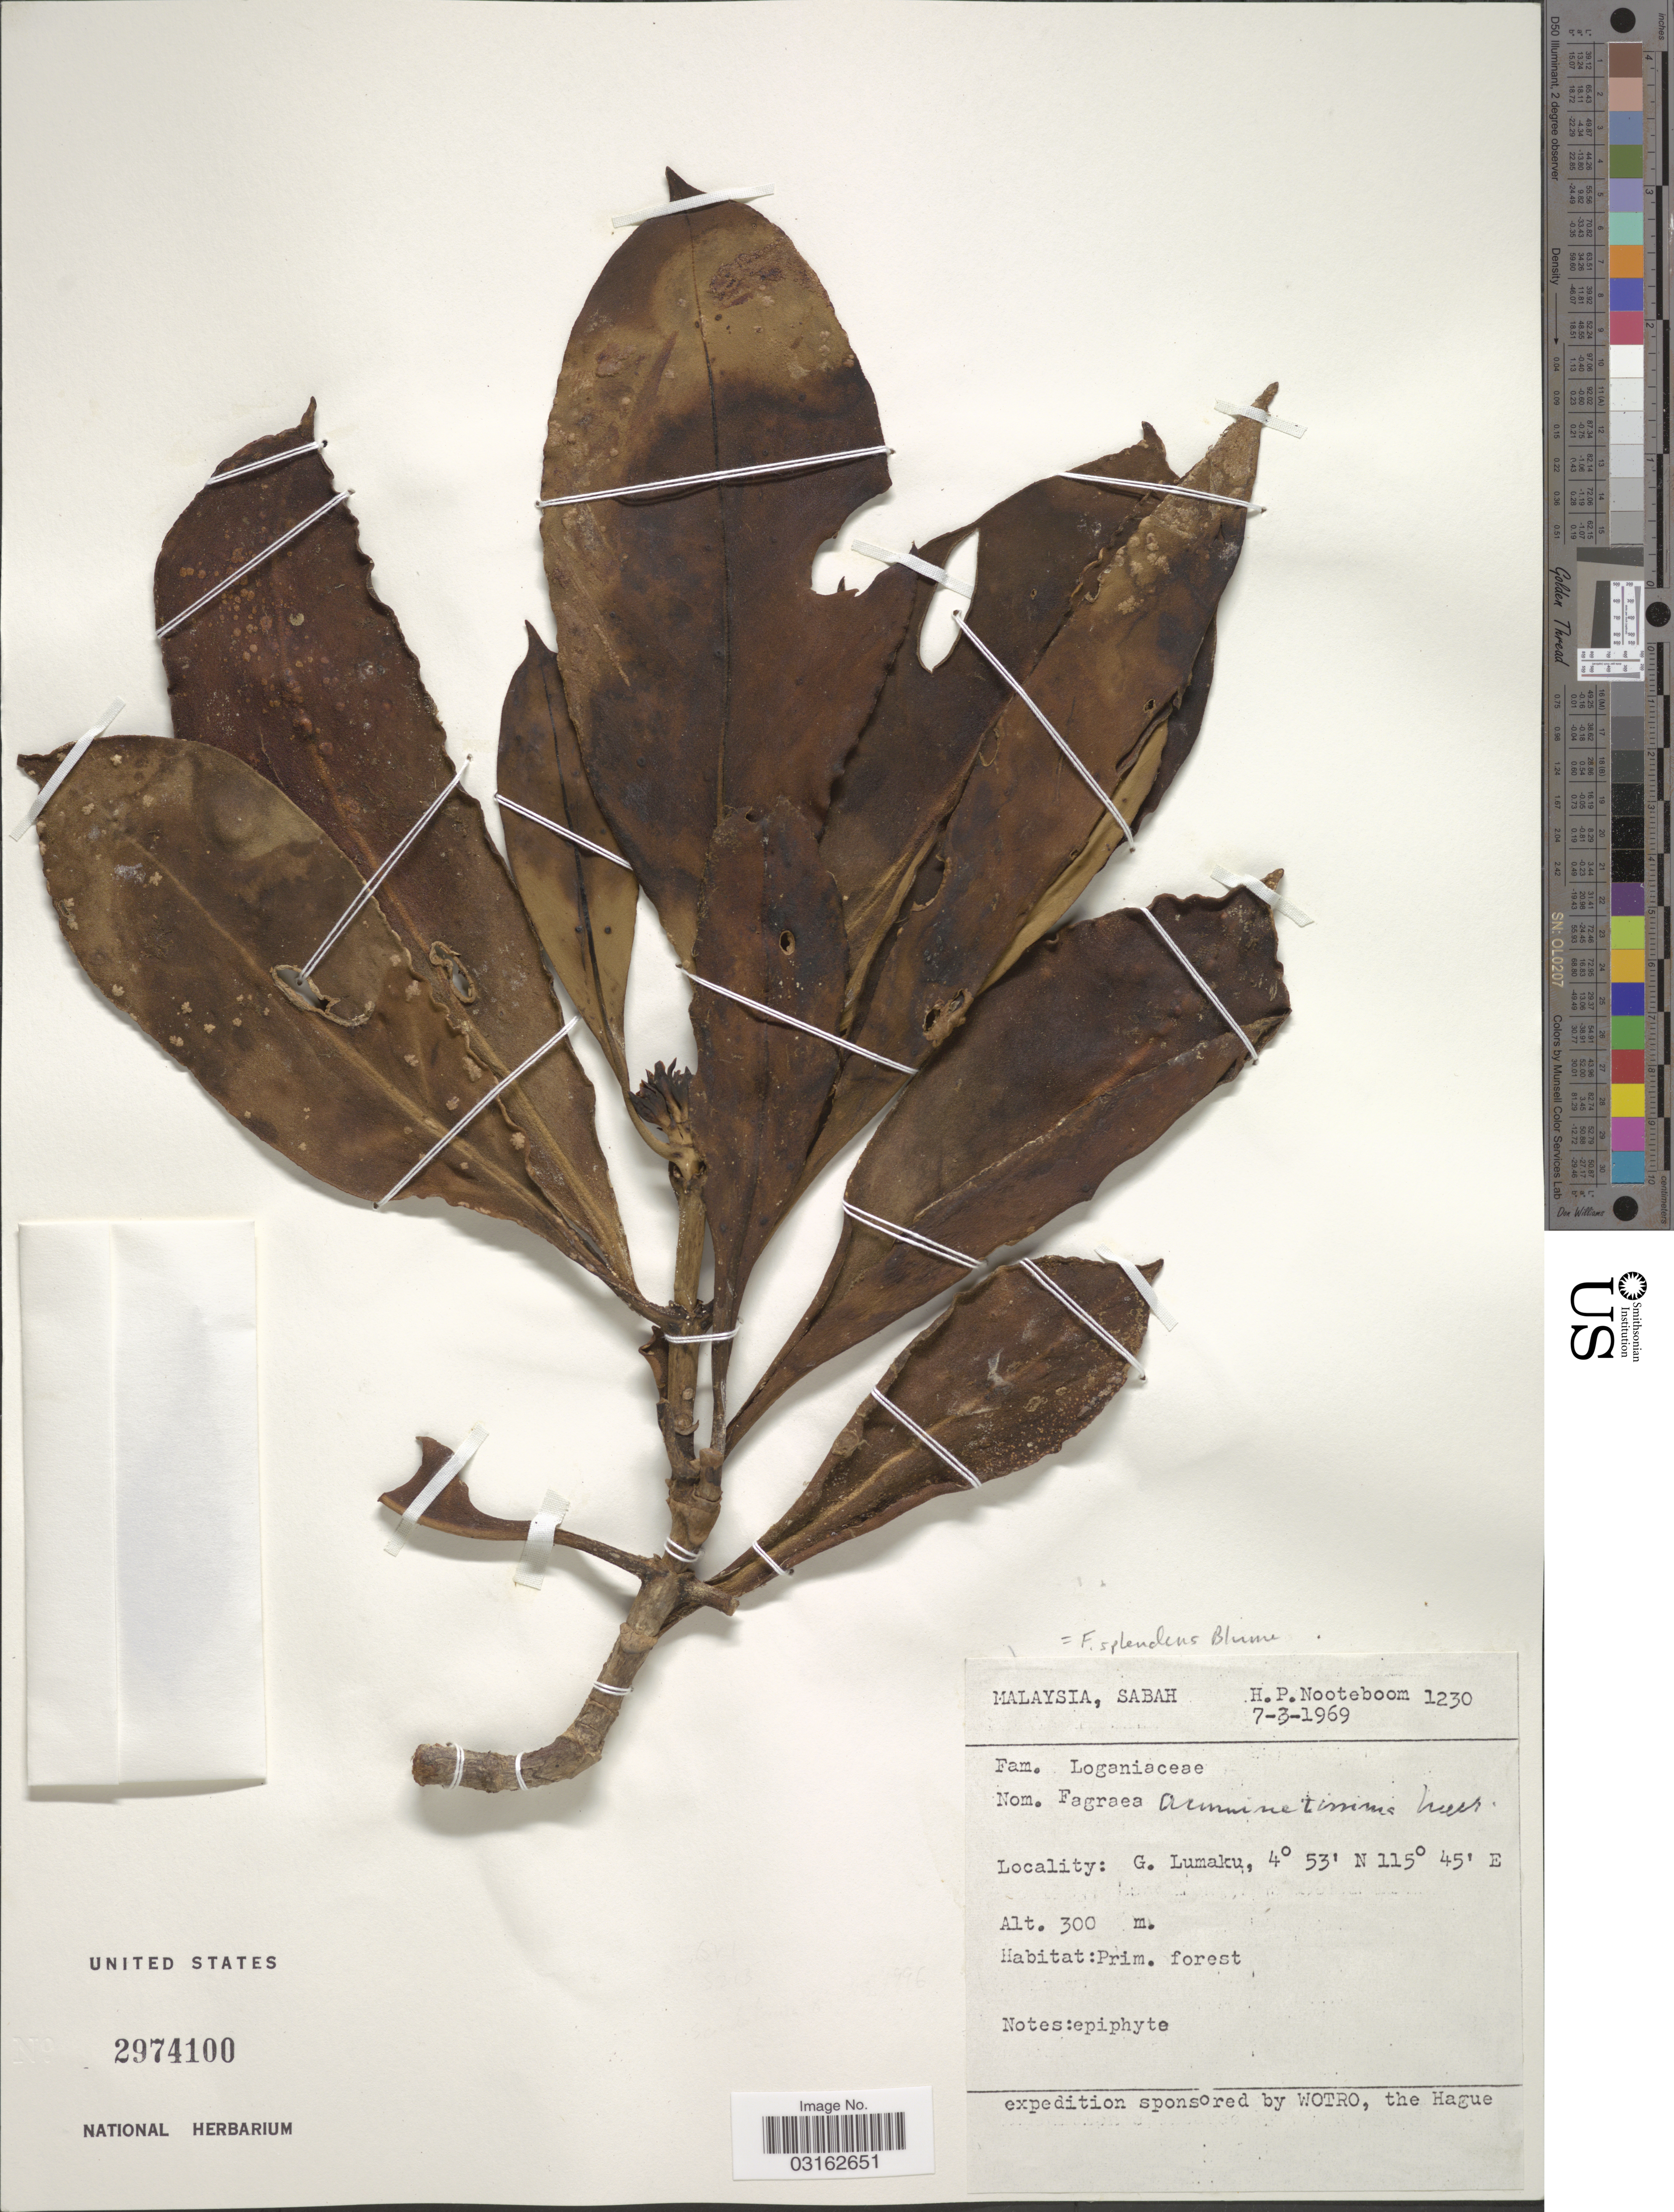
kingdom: Plantae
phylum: Tracheophyta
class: Magnoliopsida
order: Gentianales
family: Gentianaceae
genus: Fagraea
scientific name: Fagraea splendens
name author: Blume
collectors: H. P. Nooteboom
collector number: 1230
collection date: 1969-03-07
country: Malaysia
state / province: Sabah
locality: G. Lumaku.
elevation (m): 300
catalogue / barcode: US 2974100